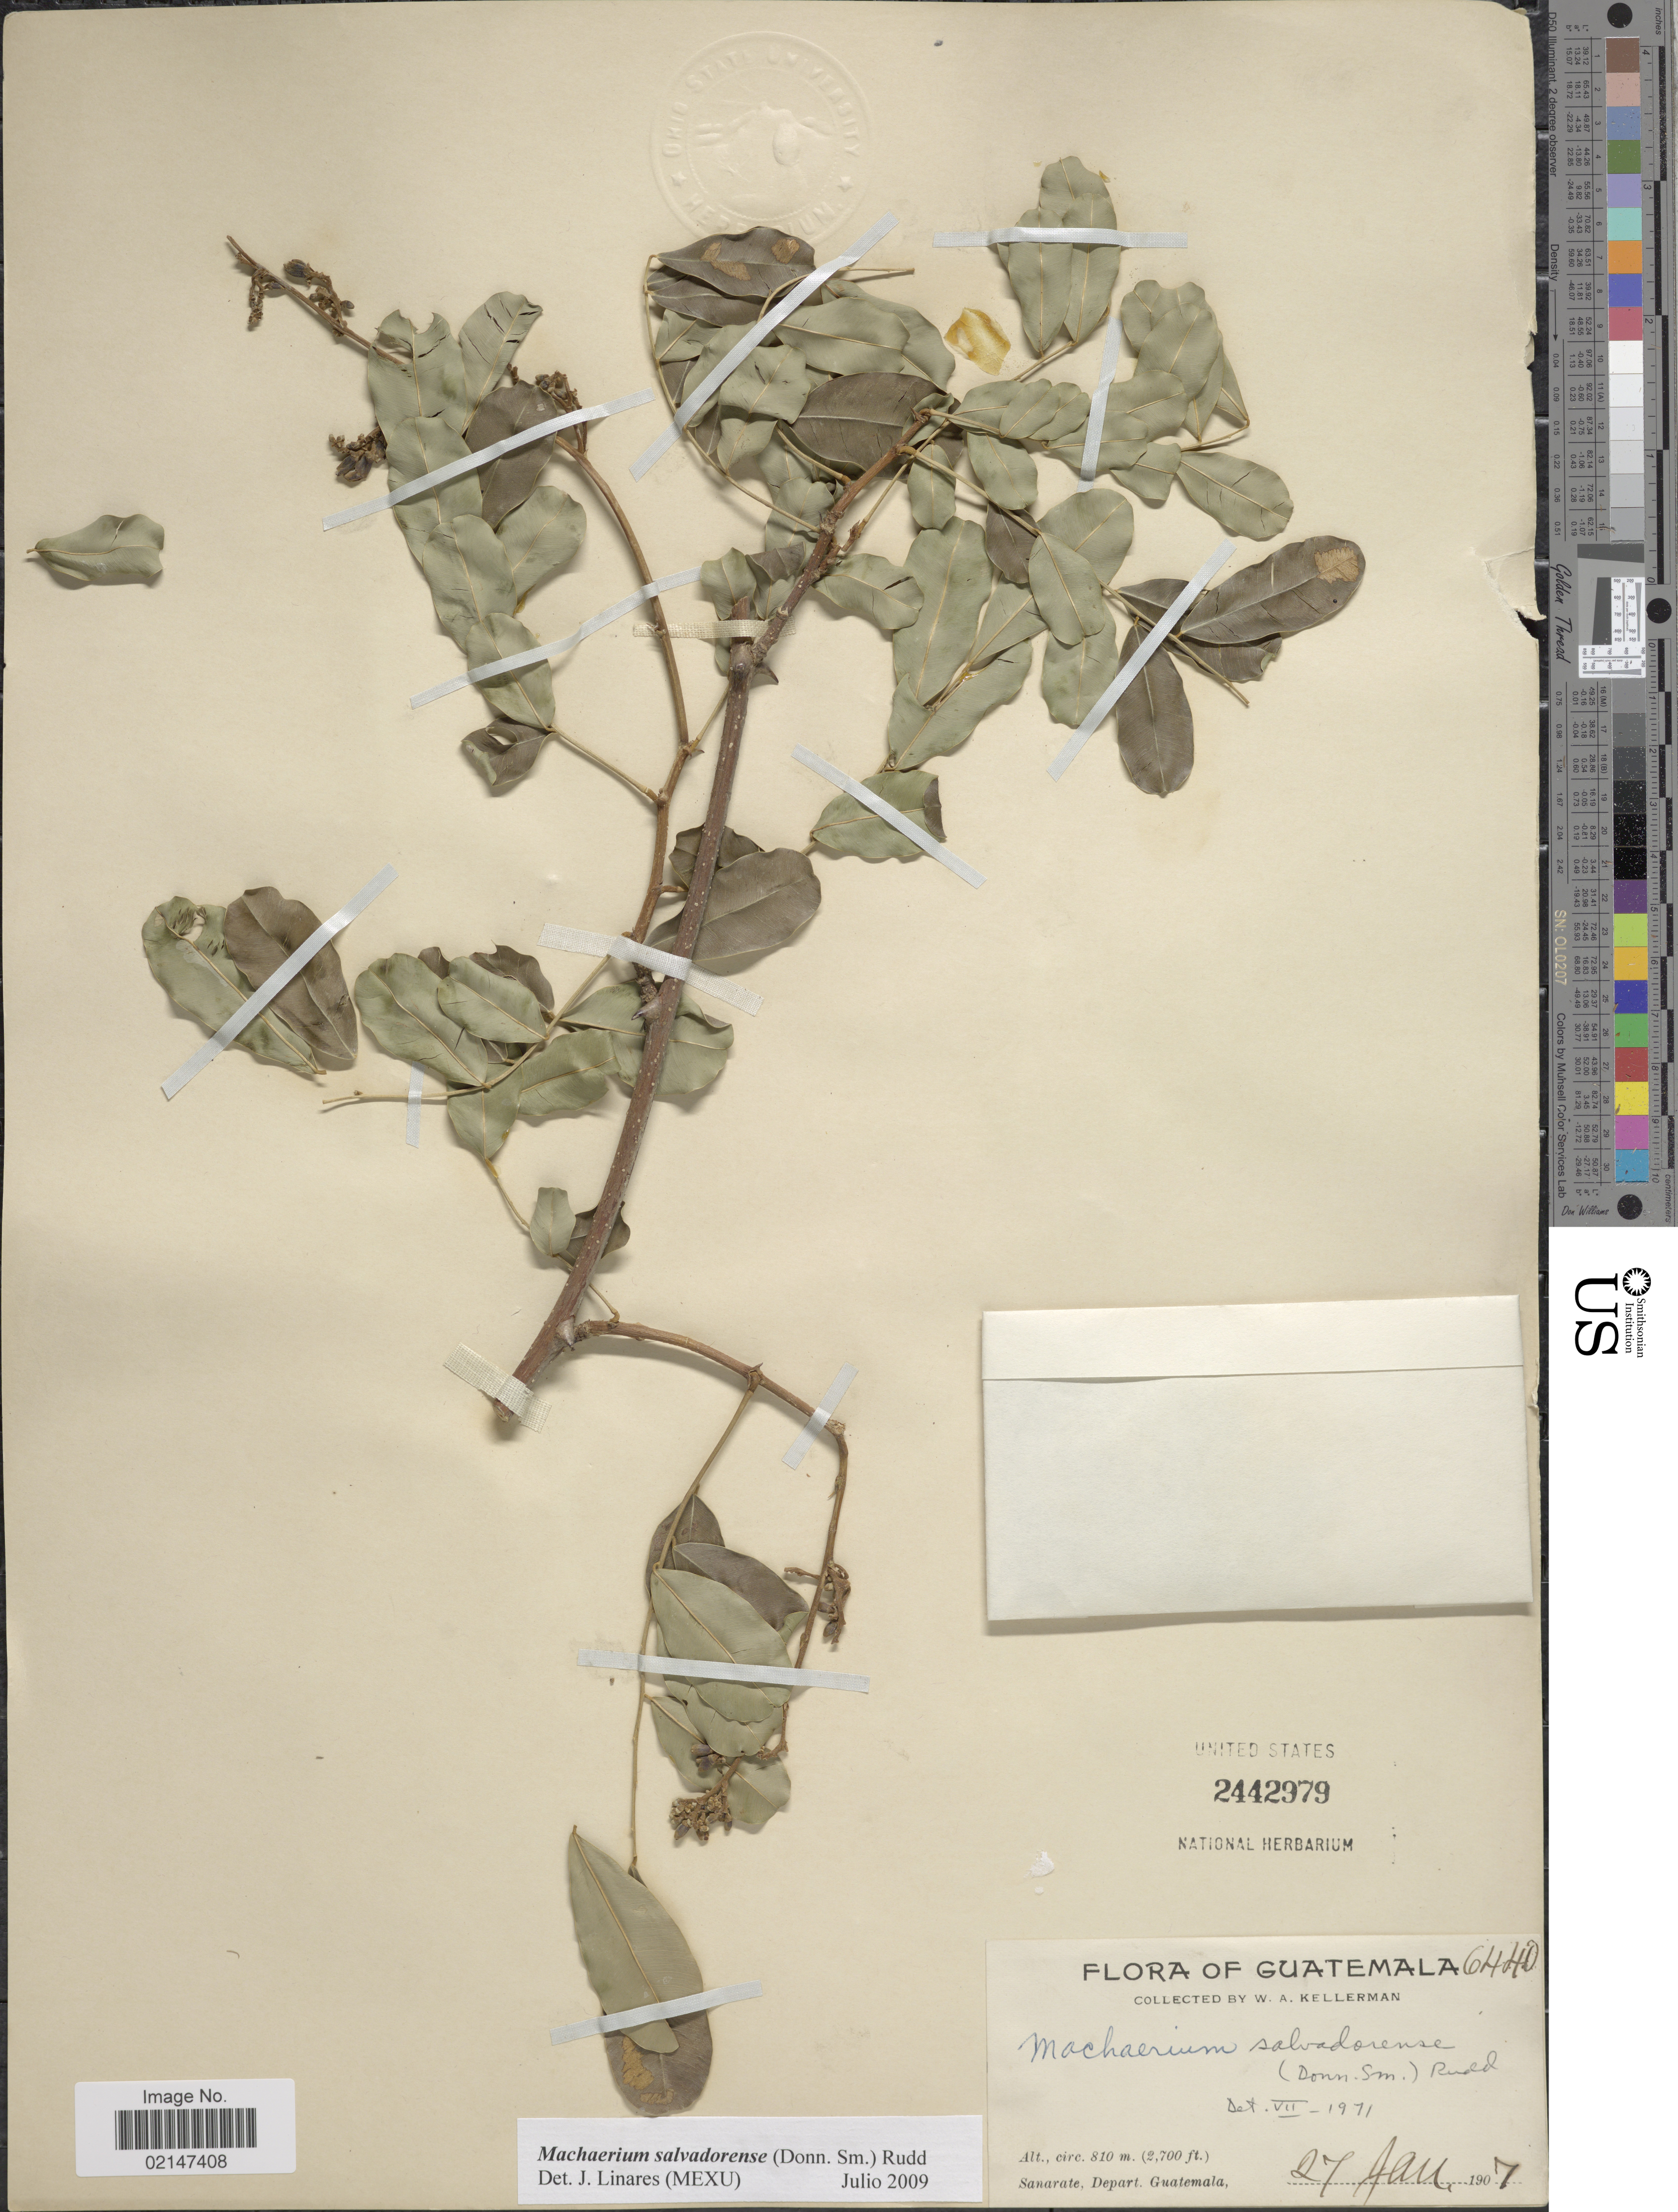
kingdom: Plantae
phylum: Tracheophyta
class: Magnoliopsida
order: Fabales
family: Fabaceae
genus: Machaerium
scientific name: Machaerium salvadorense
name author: (Donn. Sm.) Rudd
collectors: W. Kellerman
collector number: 6440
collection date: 1907-01-27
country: Guatemala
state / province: Guatemala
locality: Sanarate, Depart. Guatemala.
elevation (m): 810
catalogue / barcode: US 2442979